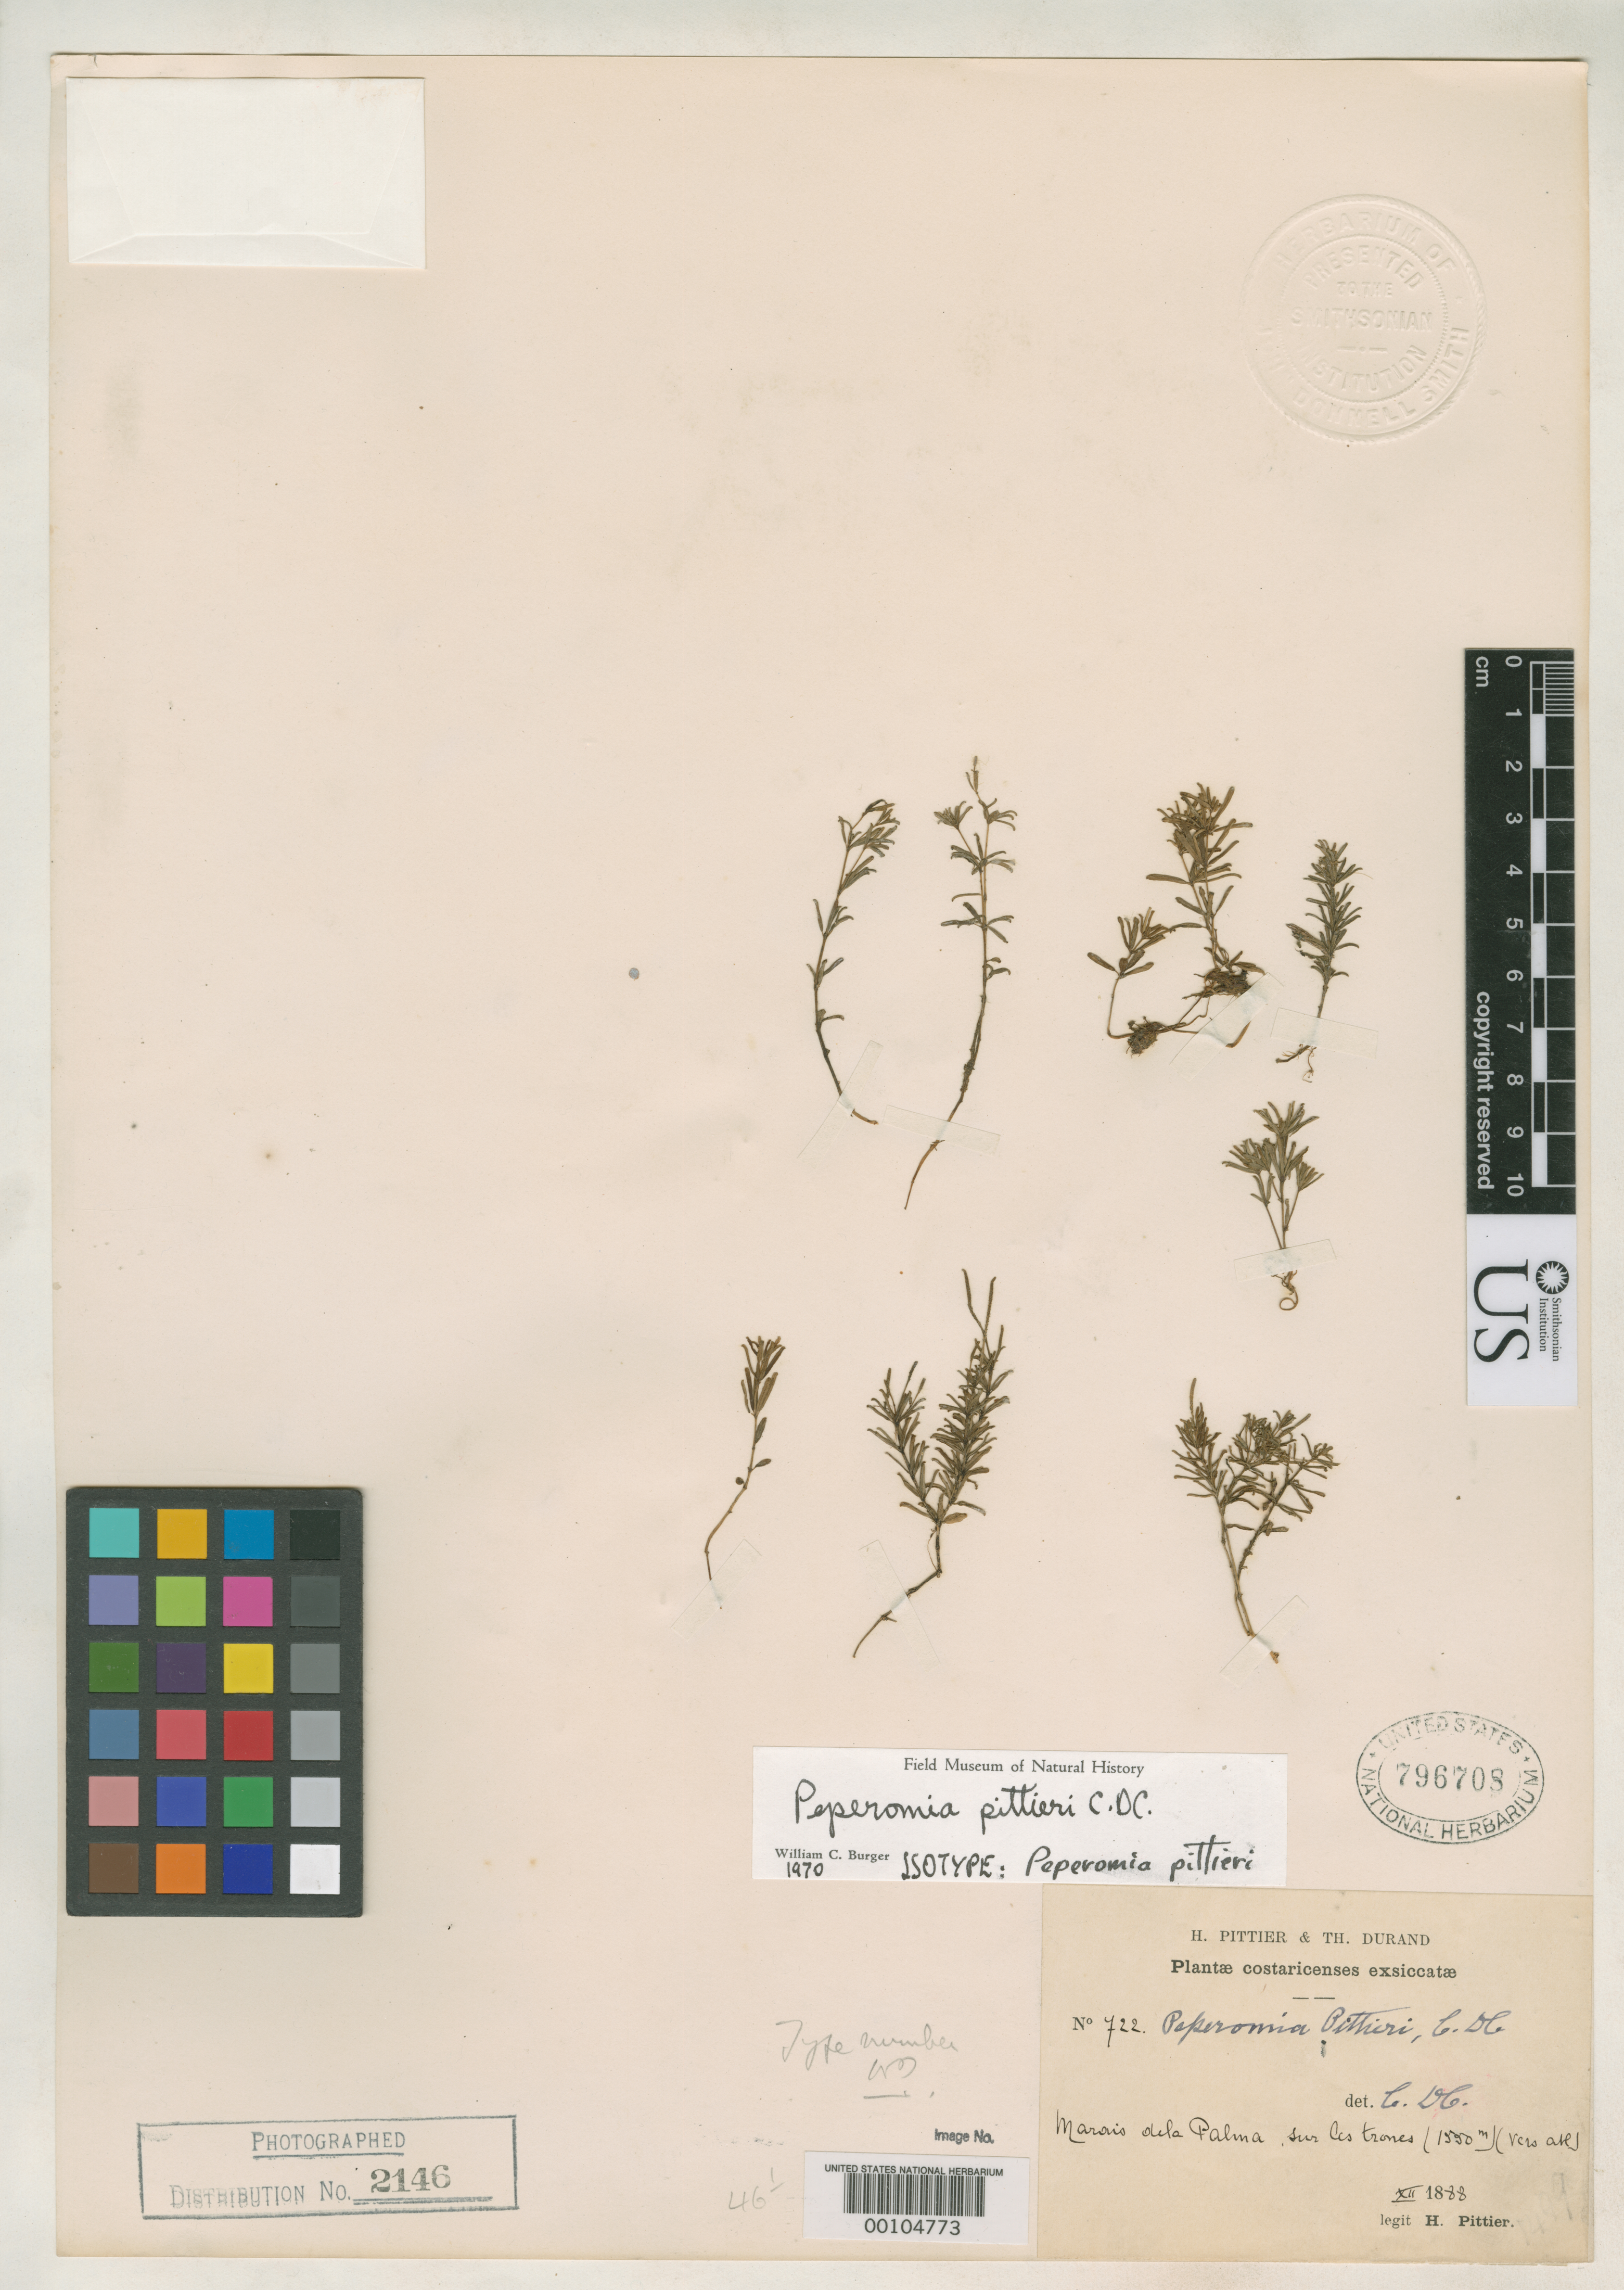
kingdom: Plantae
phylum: Tracheophyta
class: Magnoliopsida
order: Piperales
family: Piperaceae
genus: Peperomia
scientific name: Peperomia pittieri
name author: C. DC.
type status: Isotype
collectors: H. F. Pittier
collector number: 722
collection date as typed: Dec 1888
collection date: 1888-12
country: Costa Rica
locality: Marais de La Palma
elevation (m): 1550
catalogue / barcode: US 796708